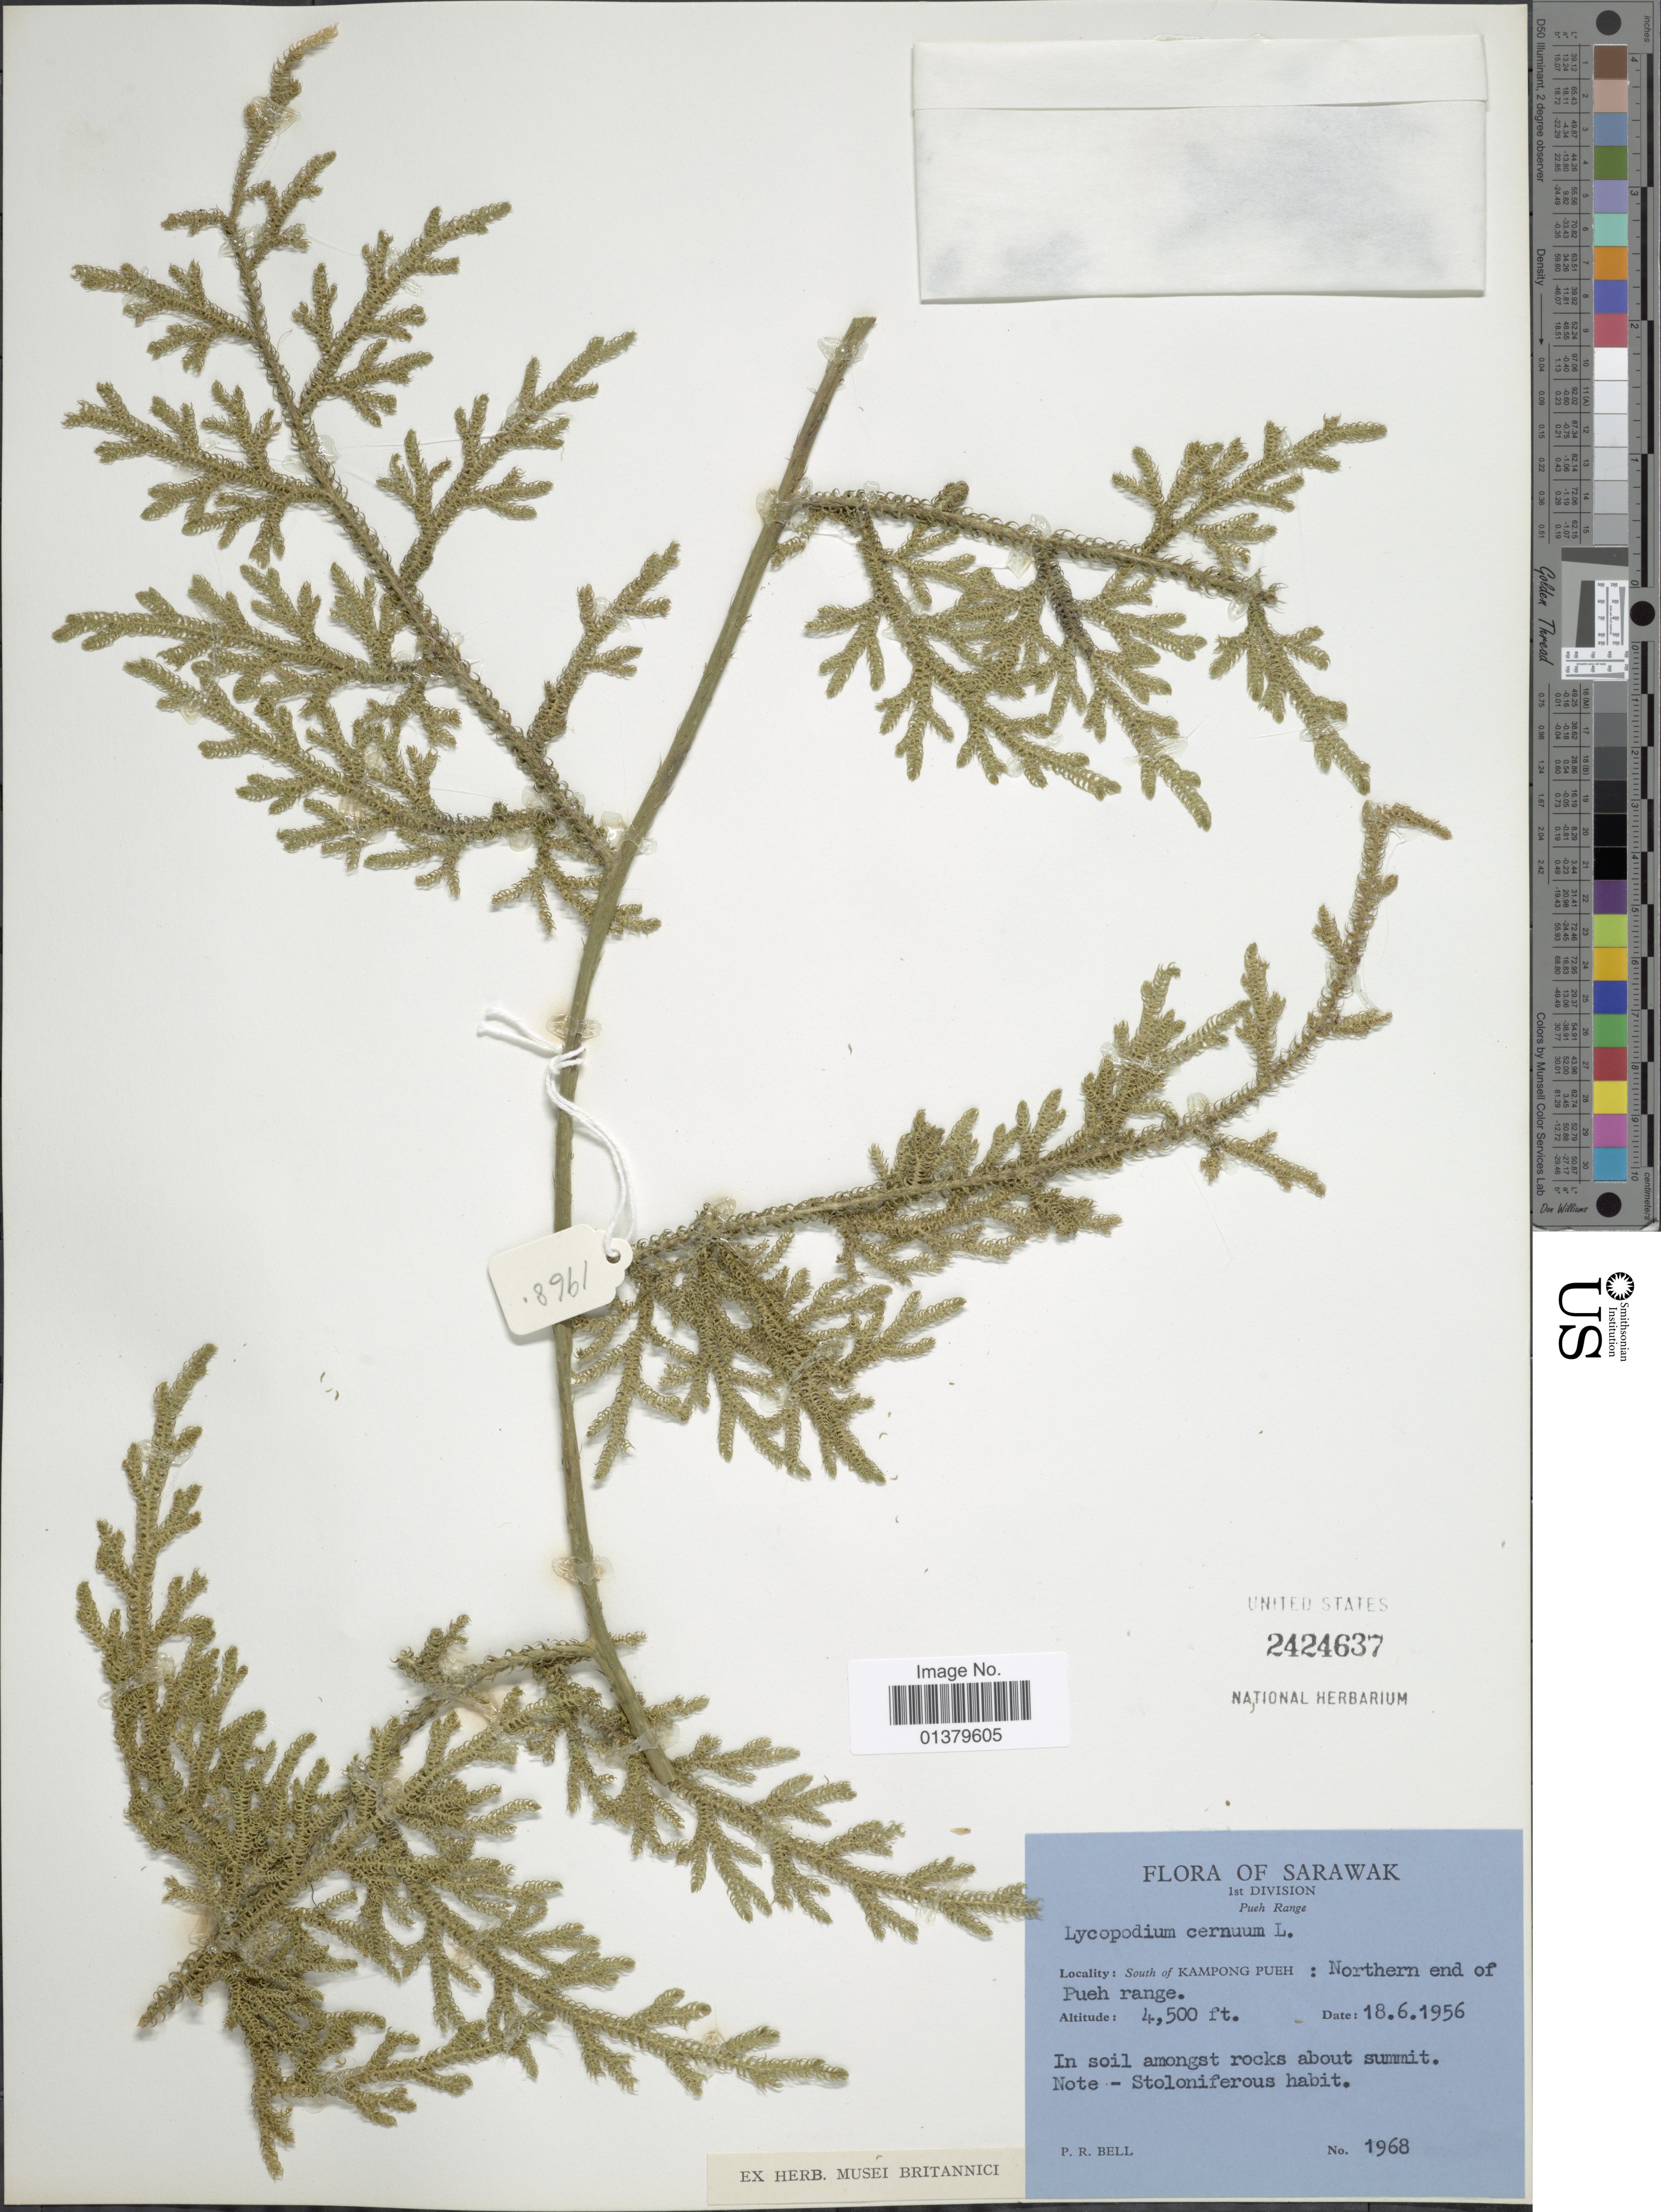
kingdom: Plantae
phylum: Tracheophyta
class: Lycopodiopsida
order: Lycopodiales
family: Lycopodiaceae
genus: Palhinhaea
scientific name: Palhinhaea cernua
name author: (L.) Vasc. & Franco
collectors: P. R. Bell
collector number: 1968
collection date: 1956-06-18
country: Malaysia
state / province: Sarawak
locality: Pueh Range, South of Kampong Pueh: Northern end of Pueh range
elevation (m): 1372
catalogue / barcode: US 2424637